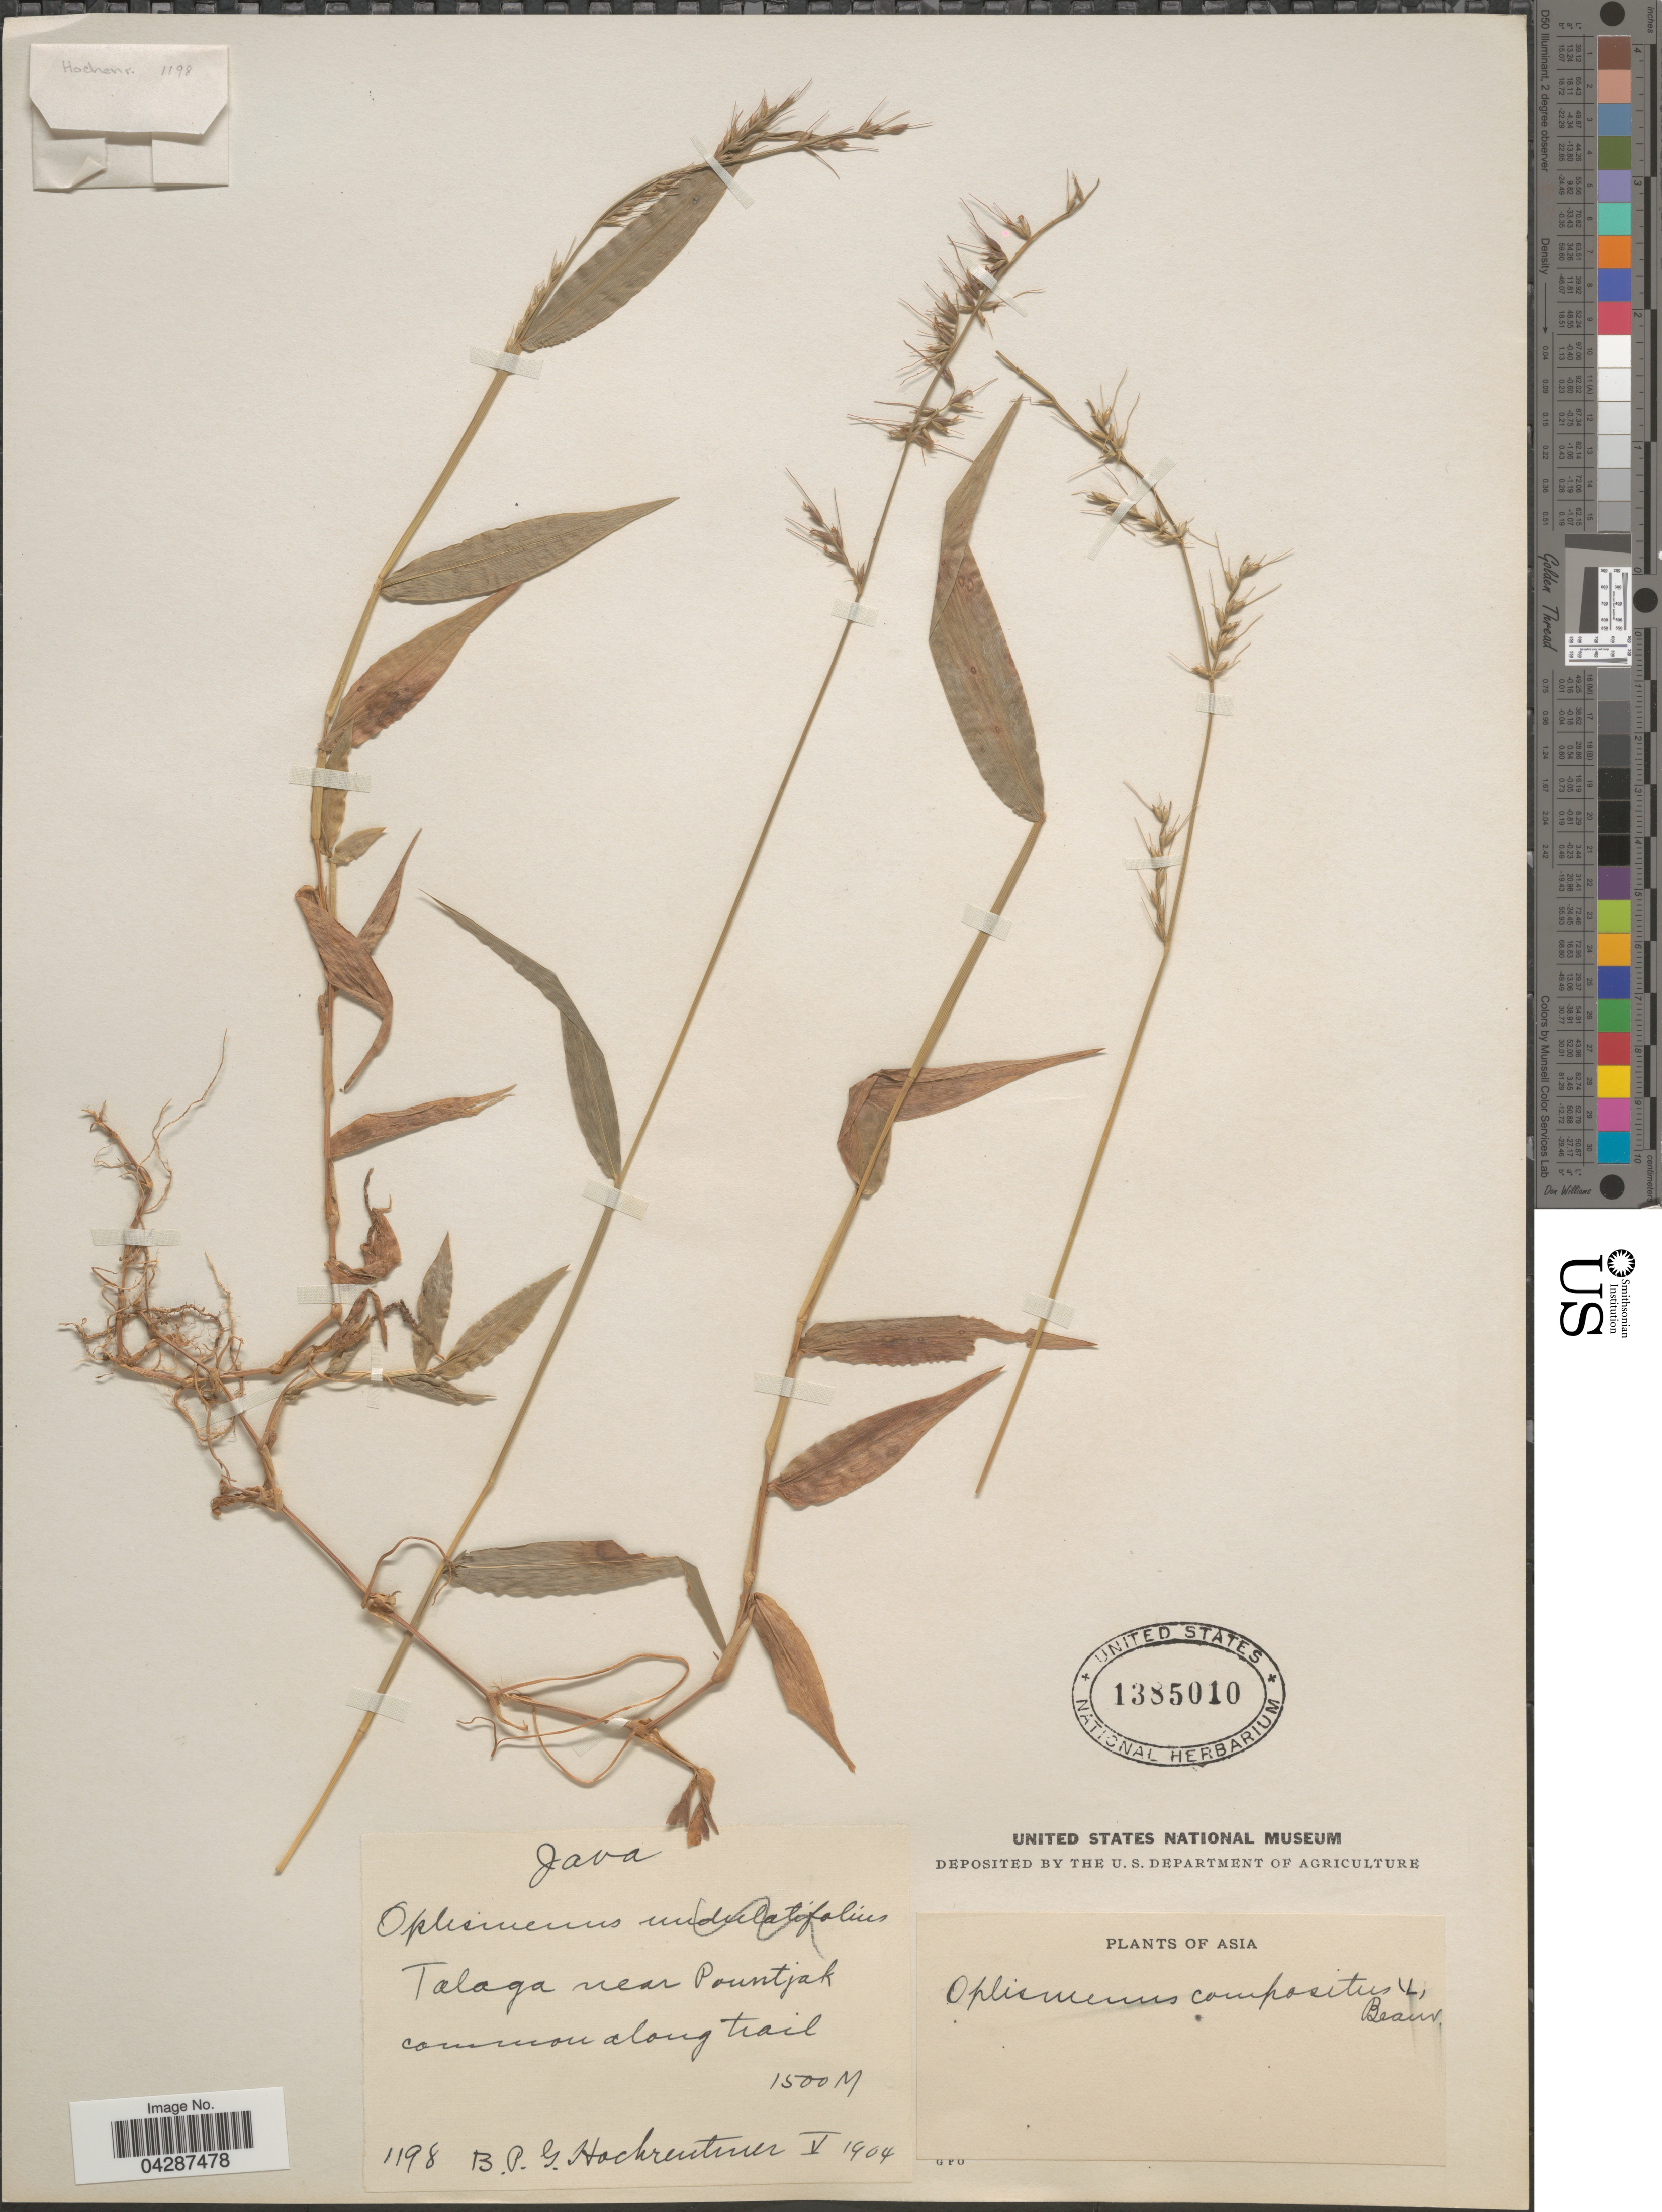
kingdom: Plantae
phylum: Tracheophyta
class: Liliopsida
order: Poales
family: Poaceae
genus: Oplismenus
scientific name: Oplismenus compositus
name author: (L.) P. Beauv.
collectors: B. Hockreutiner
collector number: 1198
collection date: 1904-05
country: Indonesia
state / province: Java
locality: Talaga near Pountjak common along trail.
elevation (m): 1500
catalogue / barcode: US 1385010